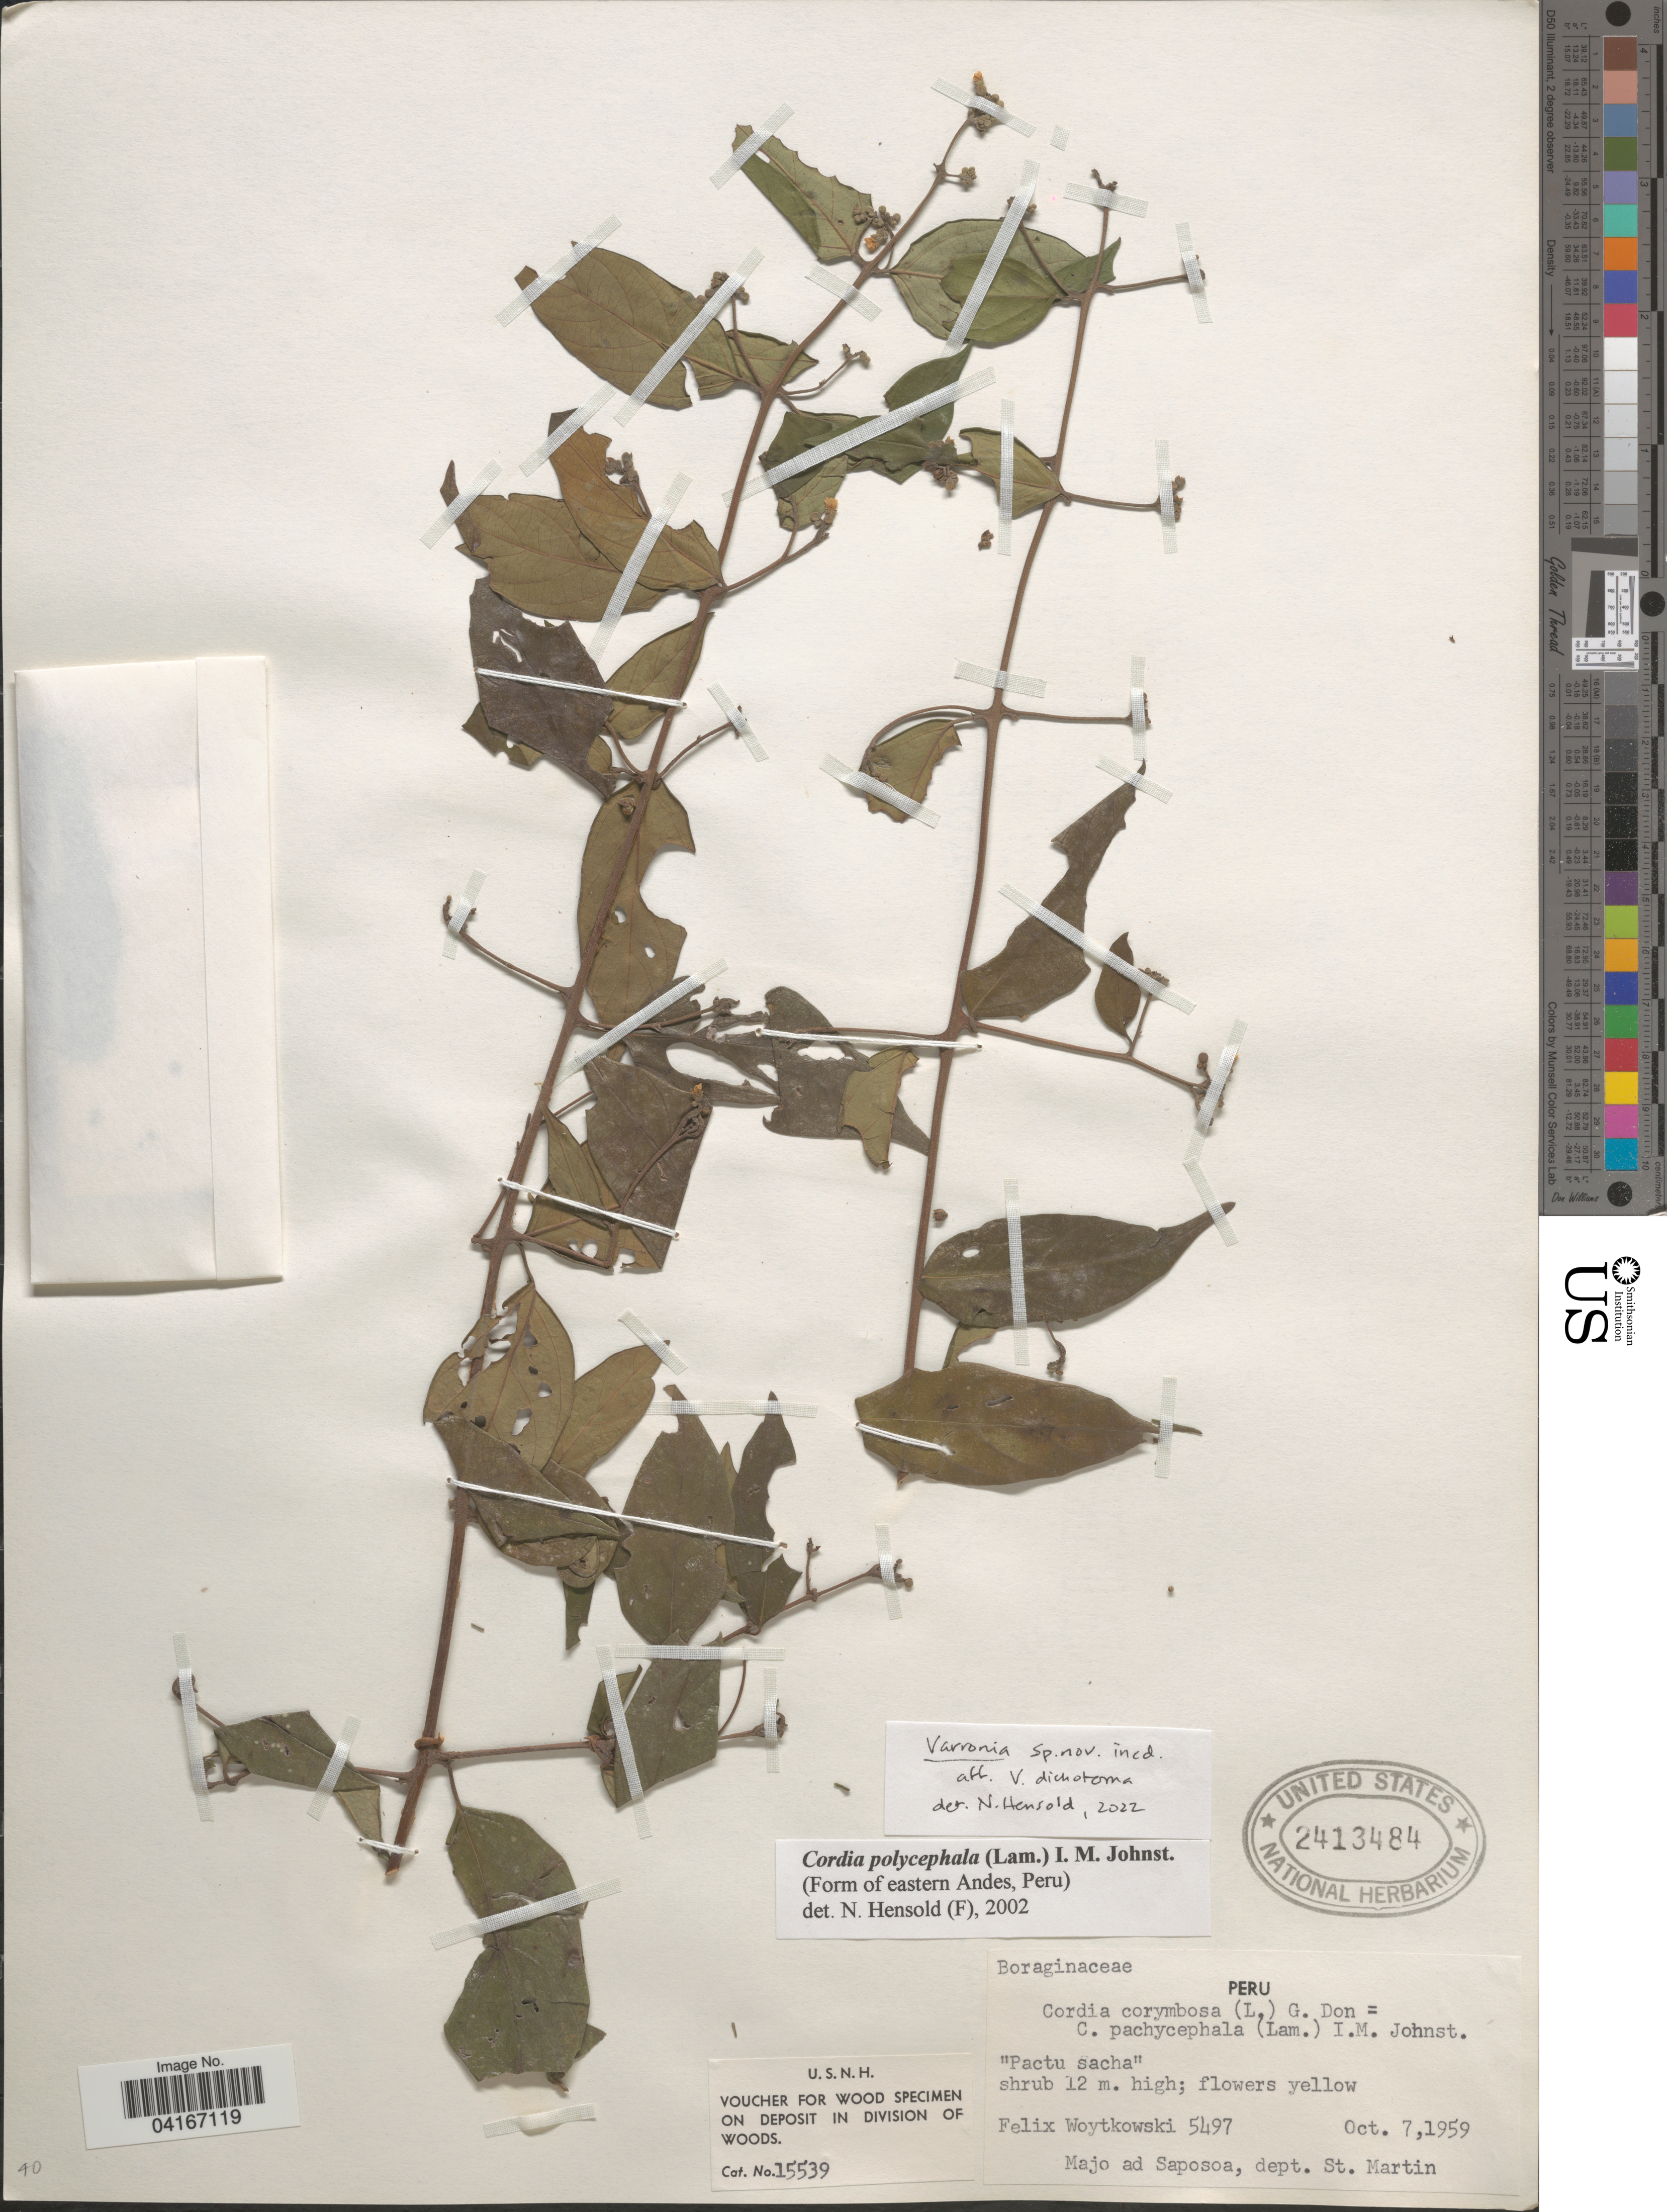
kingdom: Plantae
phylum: Tracheophyta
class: Magnoliopsida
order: Boraginales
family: Cordiaceae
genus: Varronia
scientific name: Varronia sp.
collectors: F. Woytkowski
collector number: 5497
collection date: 1959-10-07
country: Peru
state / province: San Martin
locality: Majo ad Saposoa, dept. St. Martin.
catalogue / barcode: US 2413484